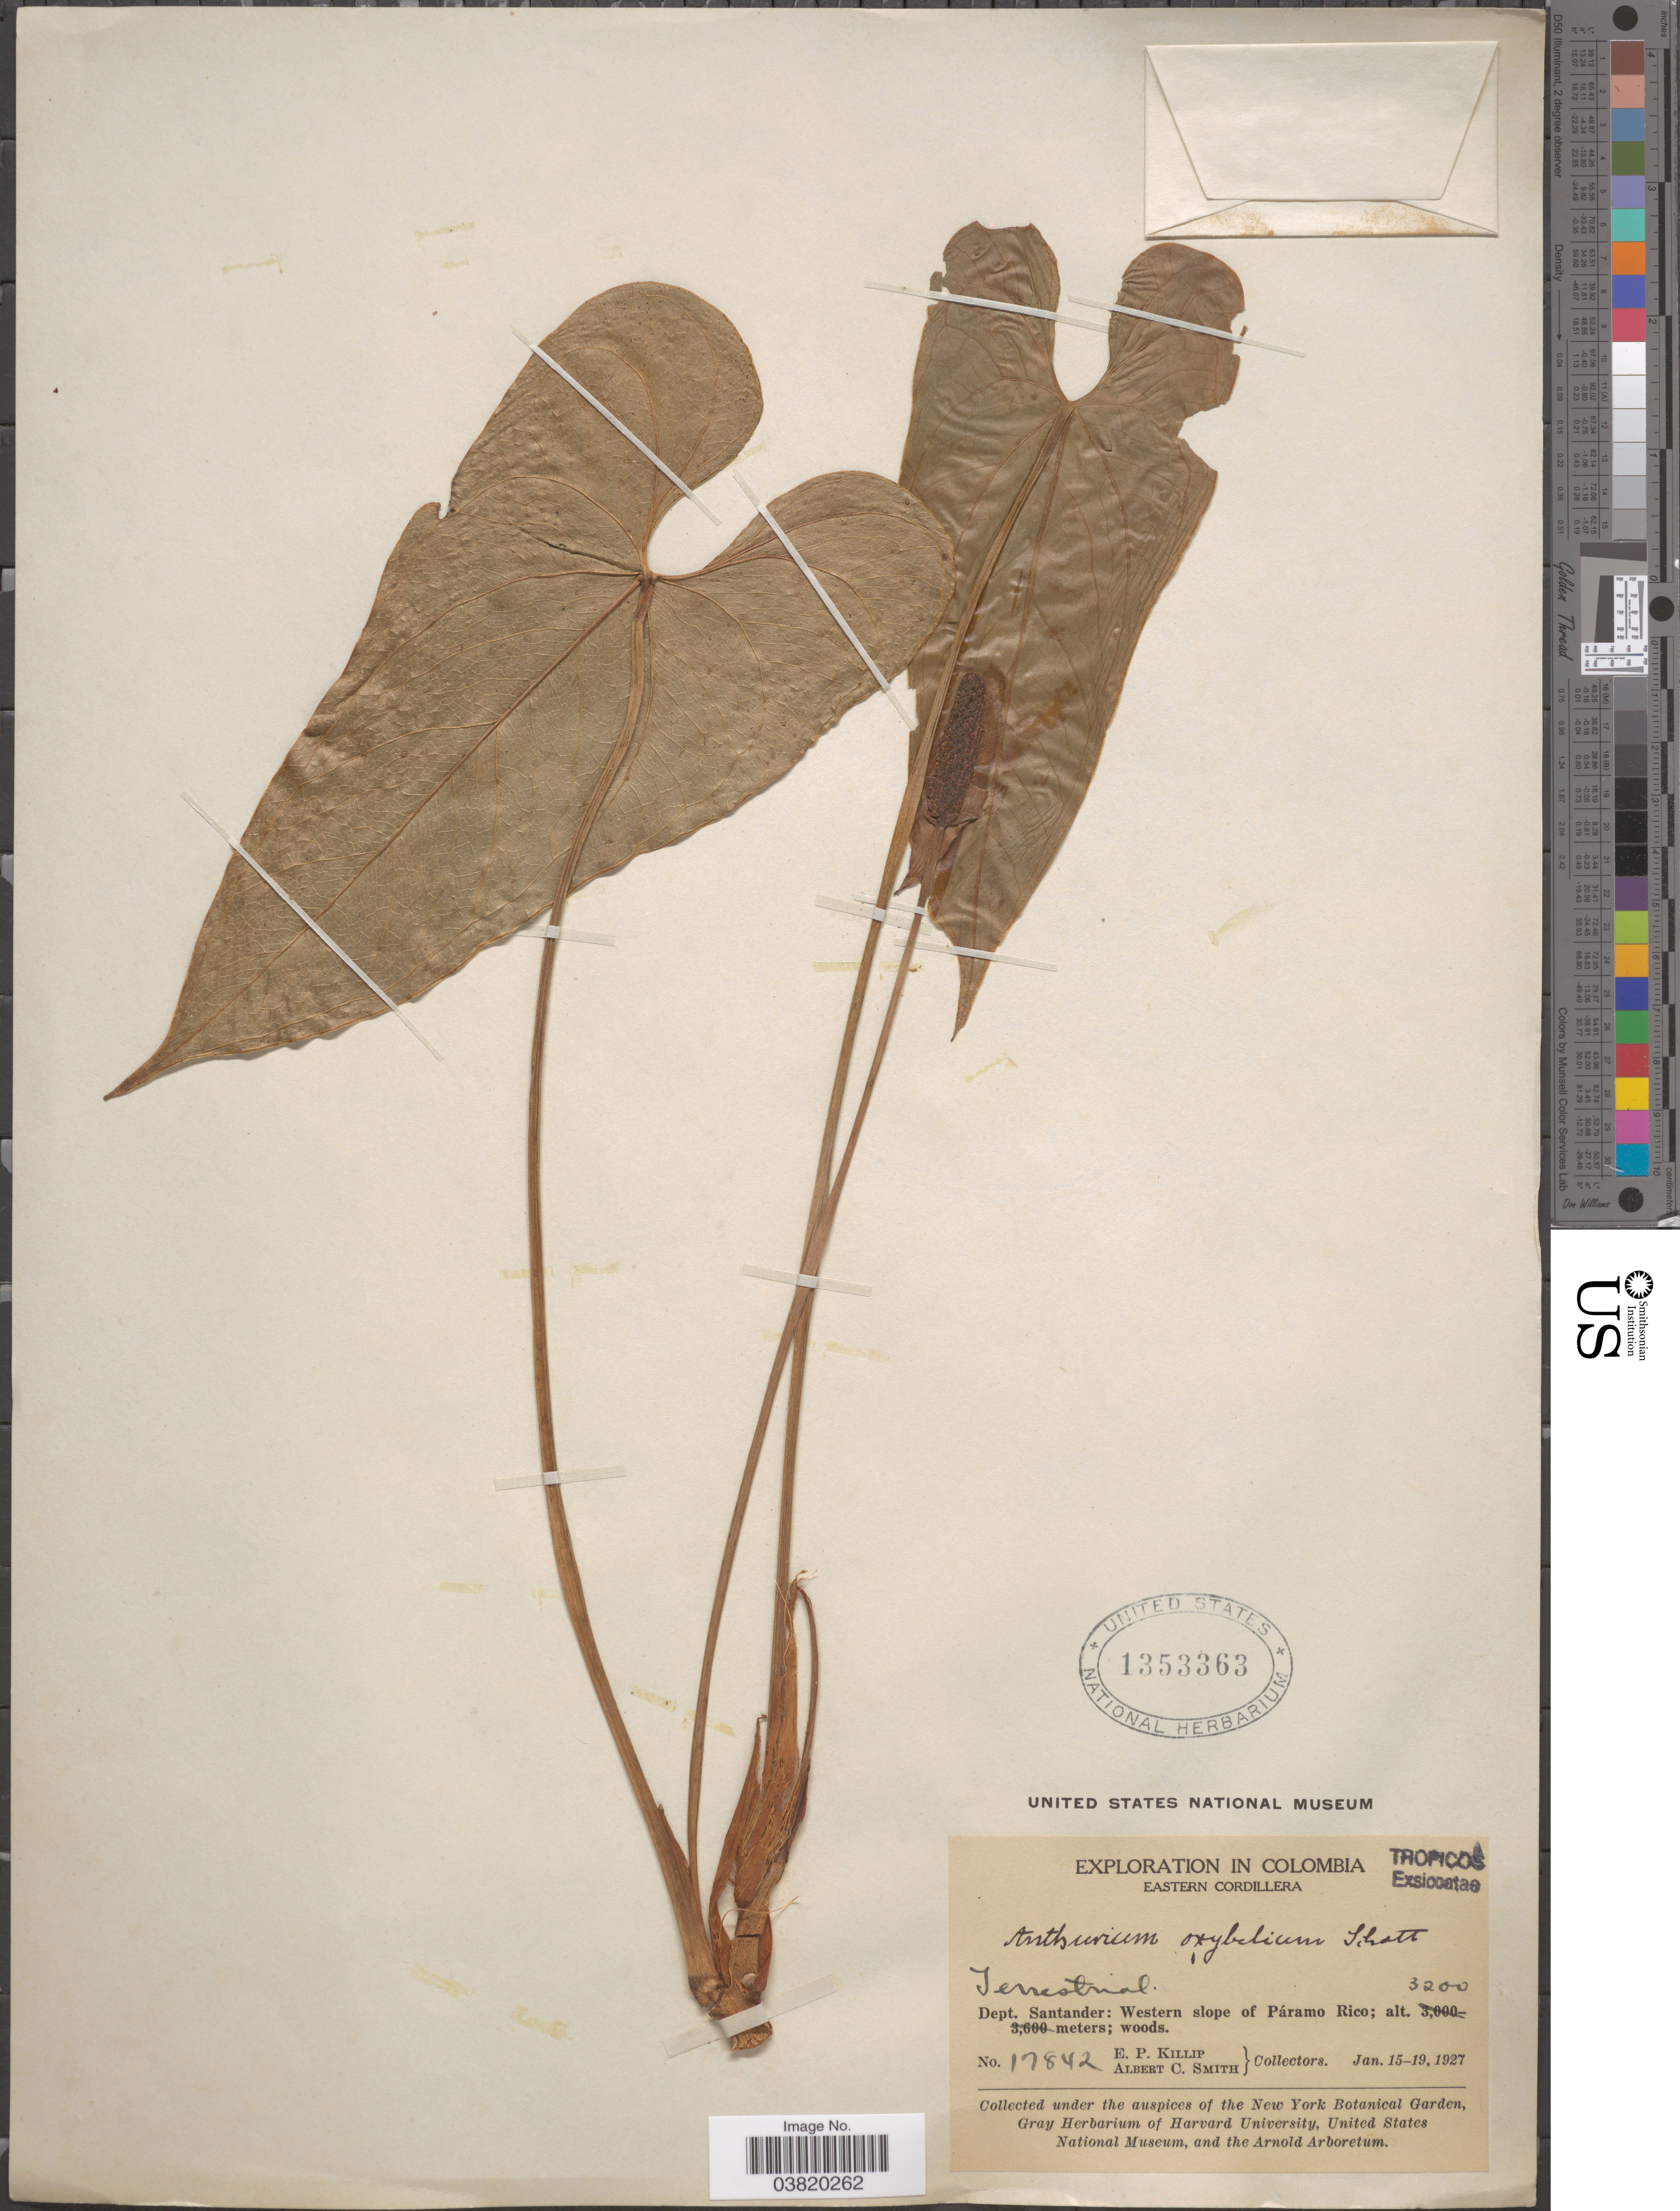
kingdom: Plantae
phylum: Tracheophyta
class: Liliopsida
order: Alismatales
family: Araceae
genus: Anthurium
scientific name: Anthurium oxybelium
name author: Schott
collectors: E. P. Killip & A. C. Smith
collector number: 17842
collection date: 1927-01-15/1927-01-19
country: Colombia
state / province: Santander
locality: Eastern Cordillera. Dept. Santander: Western slopes of Páramo Rico.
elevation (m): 3200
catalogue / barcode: US 1353363